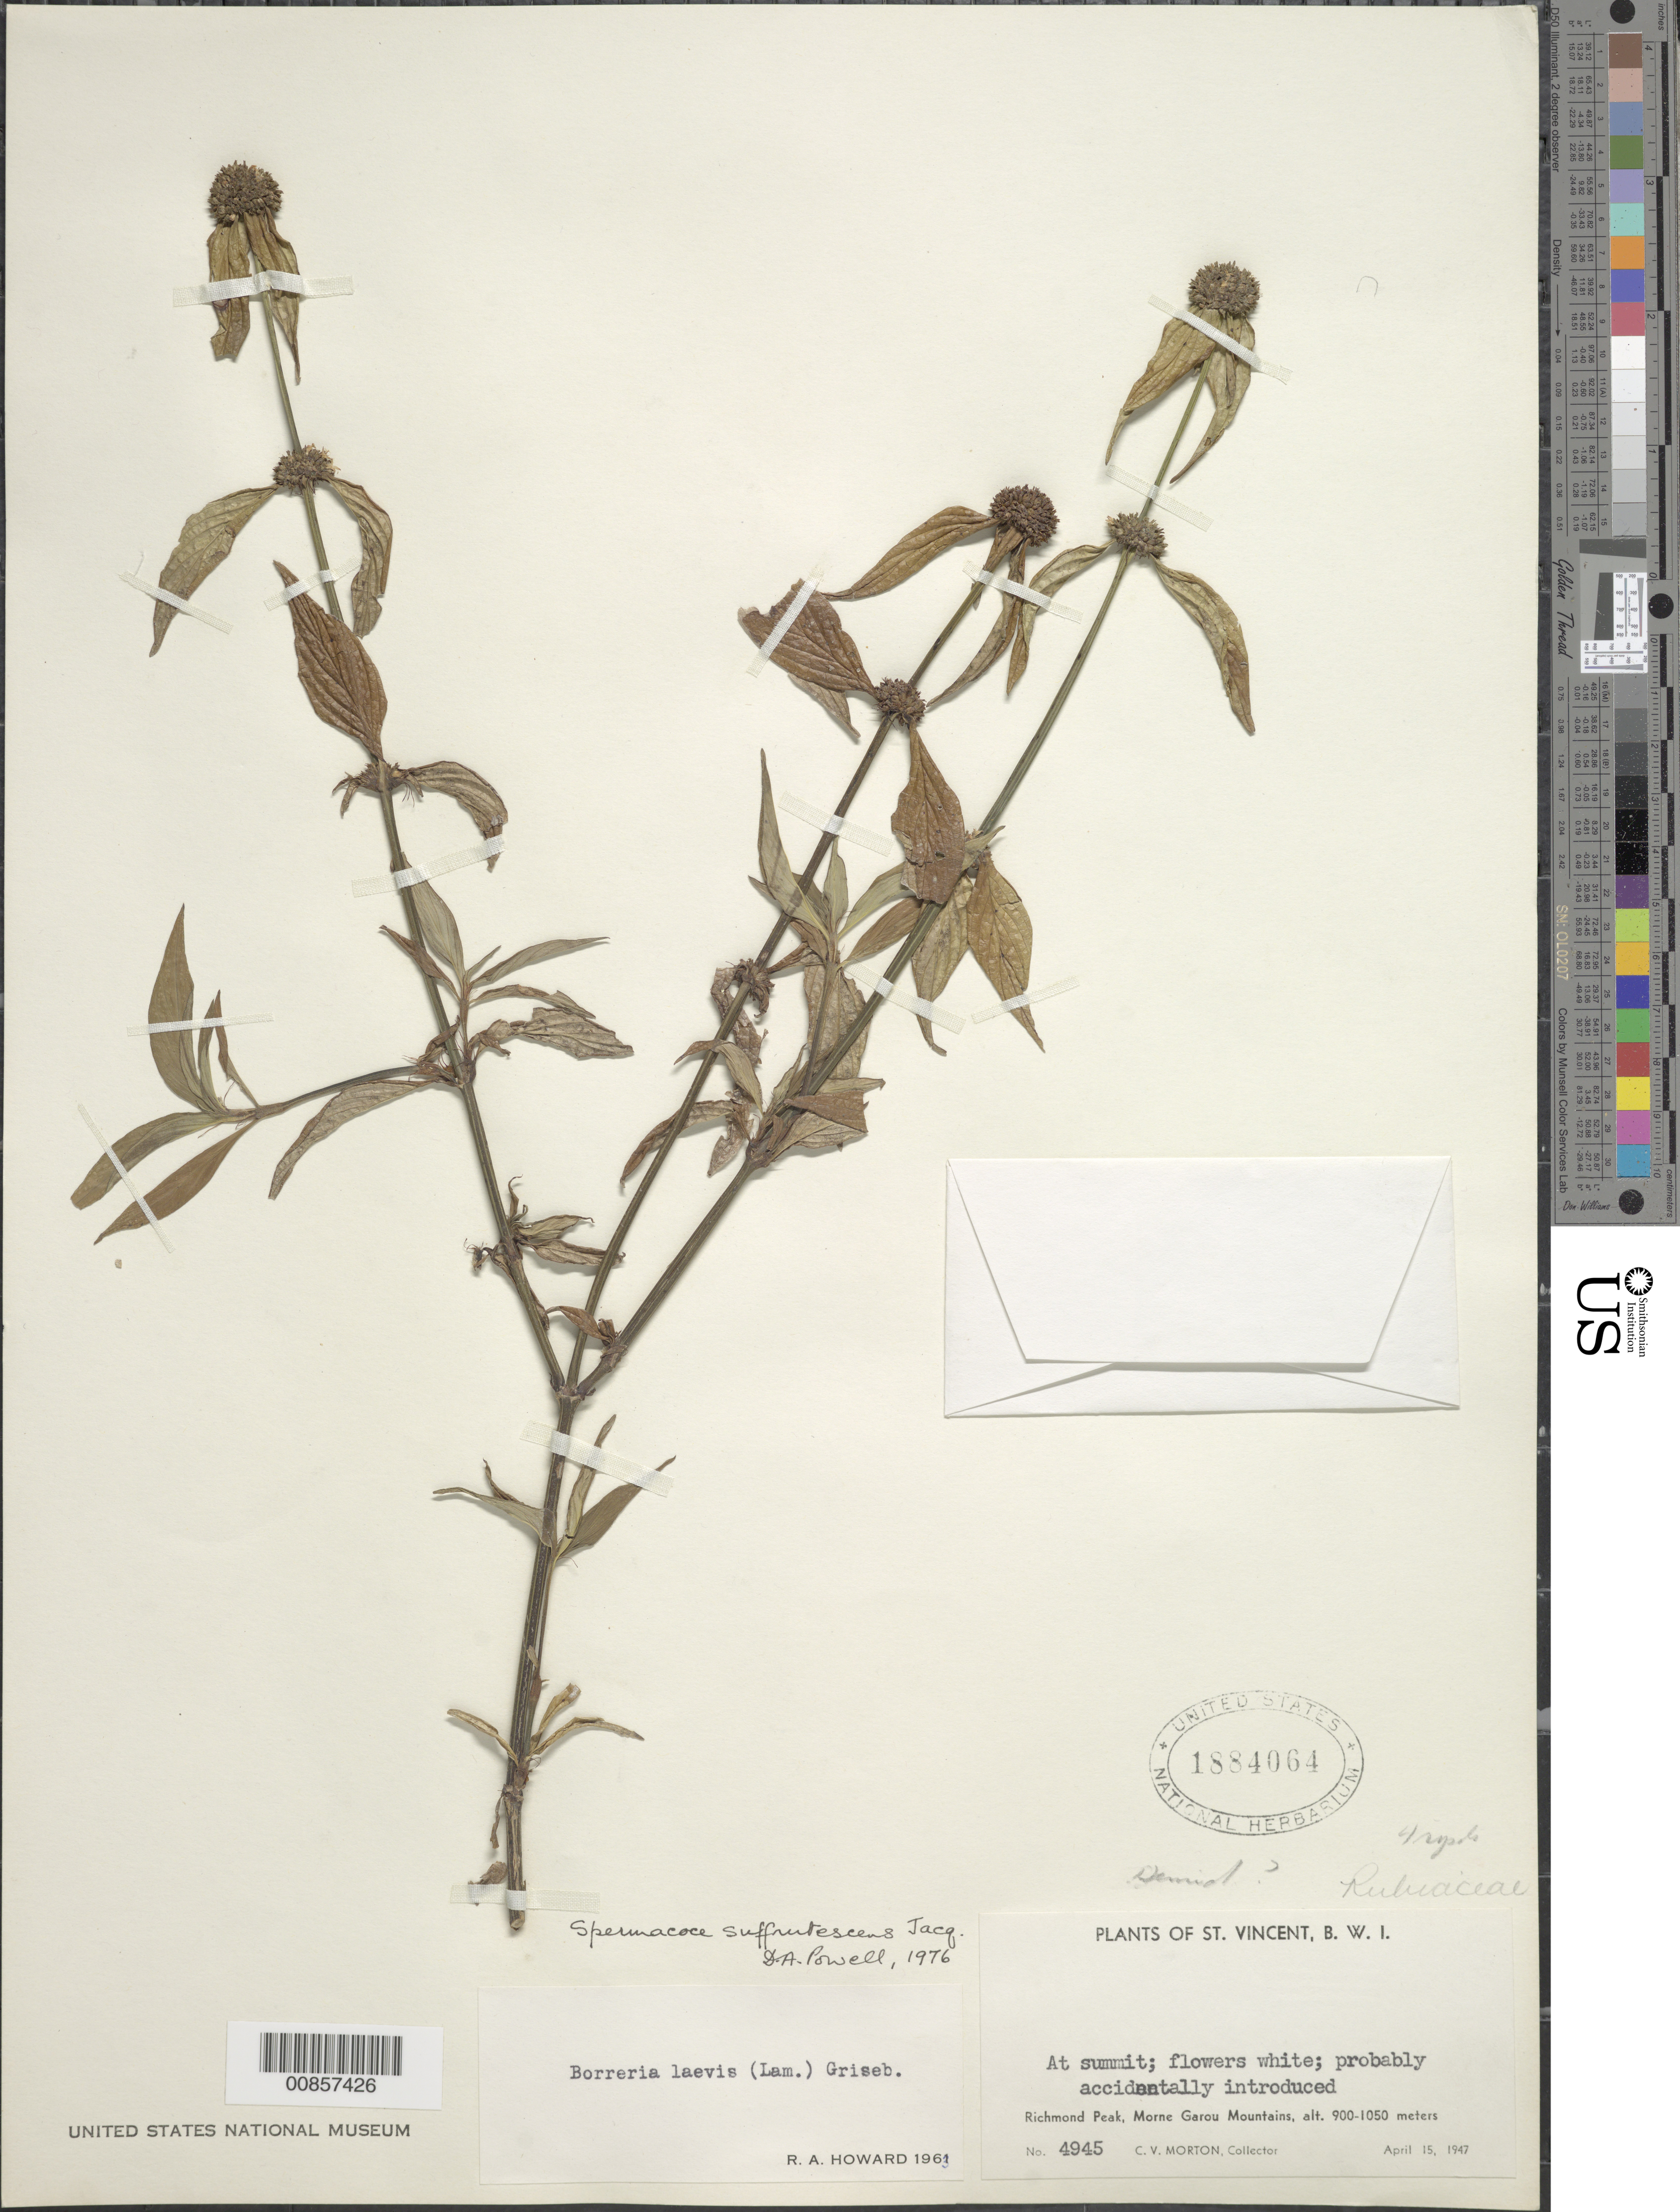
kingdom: Plantae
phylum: Tracheophyta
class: Magnoliopsida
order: Gentianales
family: Rubiaceae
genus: Spermacoce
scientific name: Spermacoce remota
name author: Lam.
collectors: C. V. Morton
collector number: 4945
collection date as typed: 15 Apr 1947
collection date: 1947-04-15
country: St. Vincent - Grenadines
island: St. Vincent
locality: Richmond Peak, Morne Garou Mountains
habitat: Mountain summit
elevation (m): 900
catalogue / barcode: US 1884064